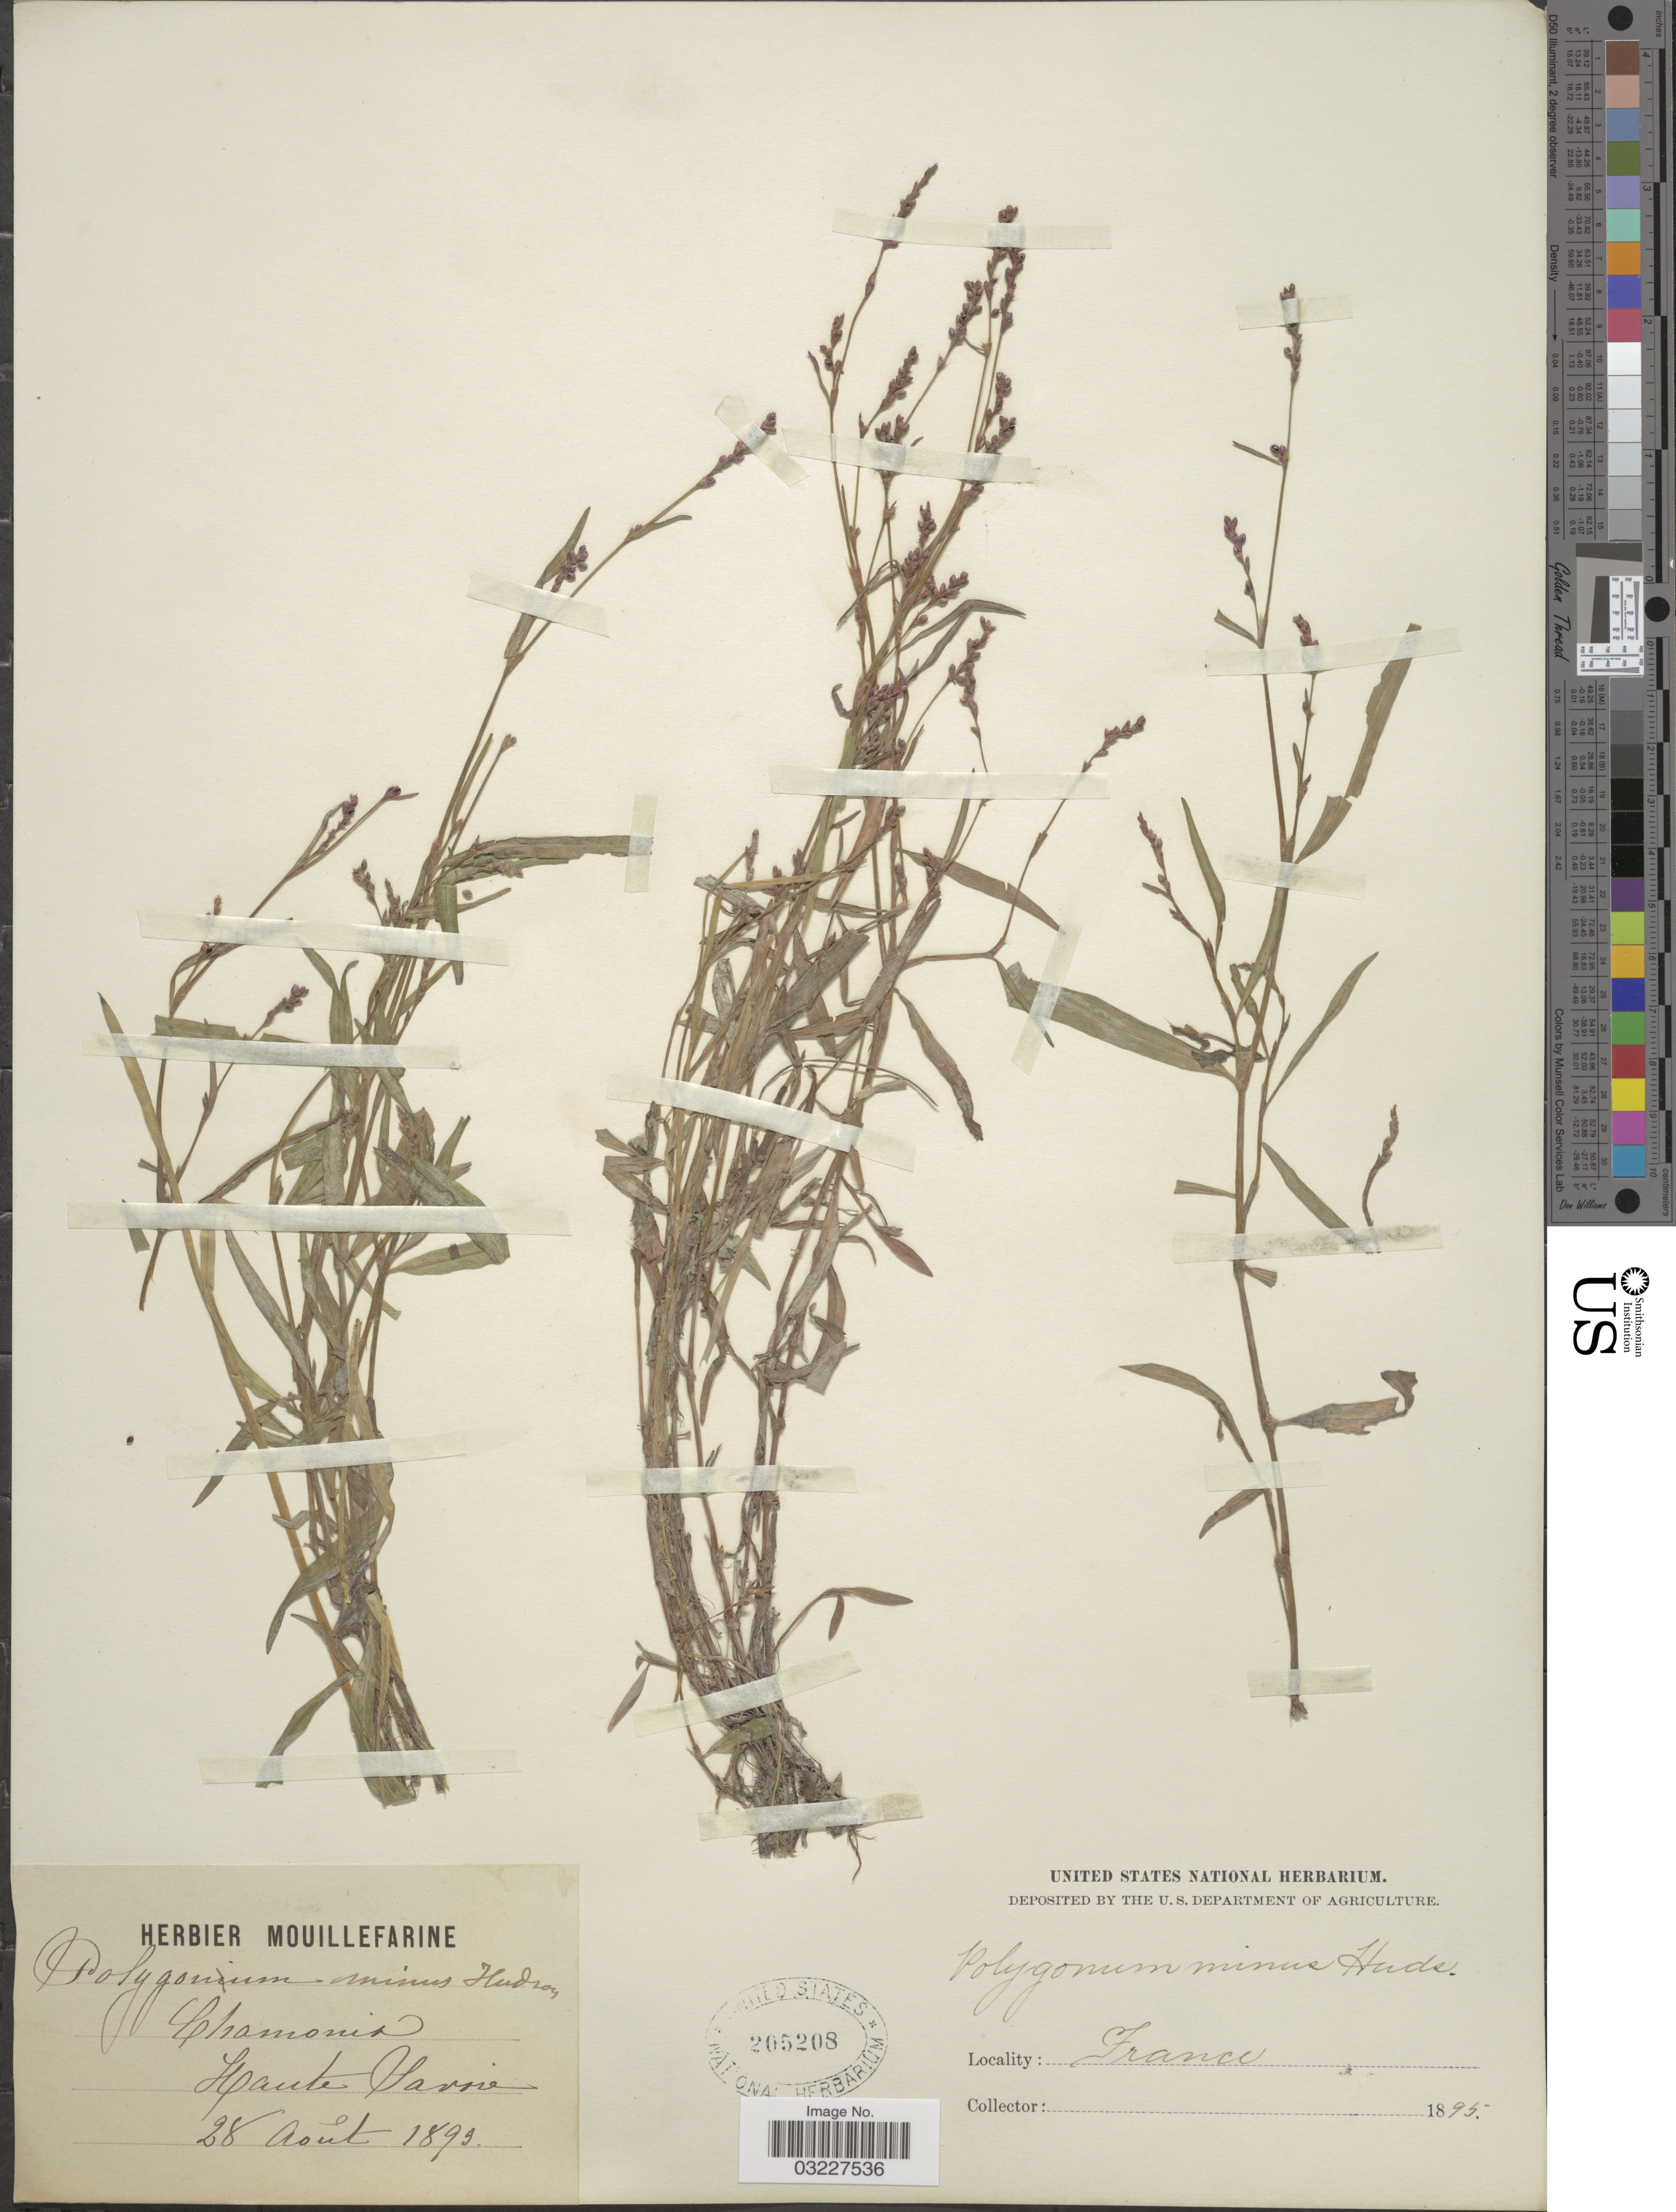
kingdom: Plantae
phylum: Tracheophyta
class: Magnoliopsida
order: Caryophyllales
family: Polygonaceae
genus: Polygonum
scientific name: Polygonum minus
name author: Huds.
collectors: ex herb. Mouillefarine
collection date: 1895-08-28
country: France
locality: Chamonia, Haute Harrie.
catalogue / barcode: US 265208